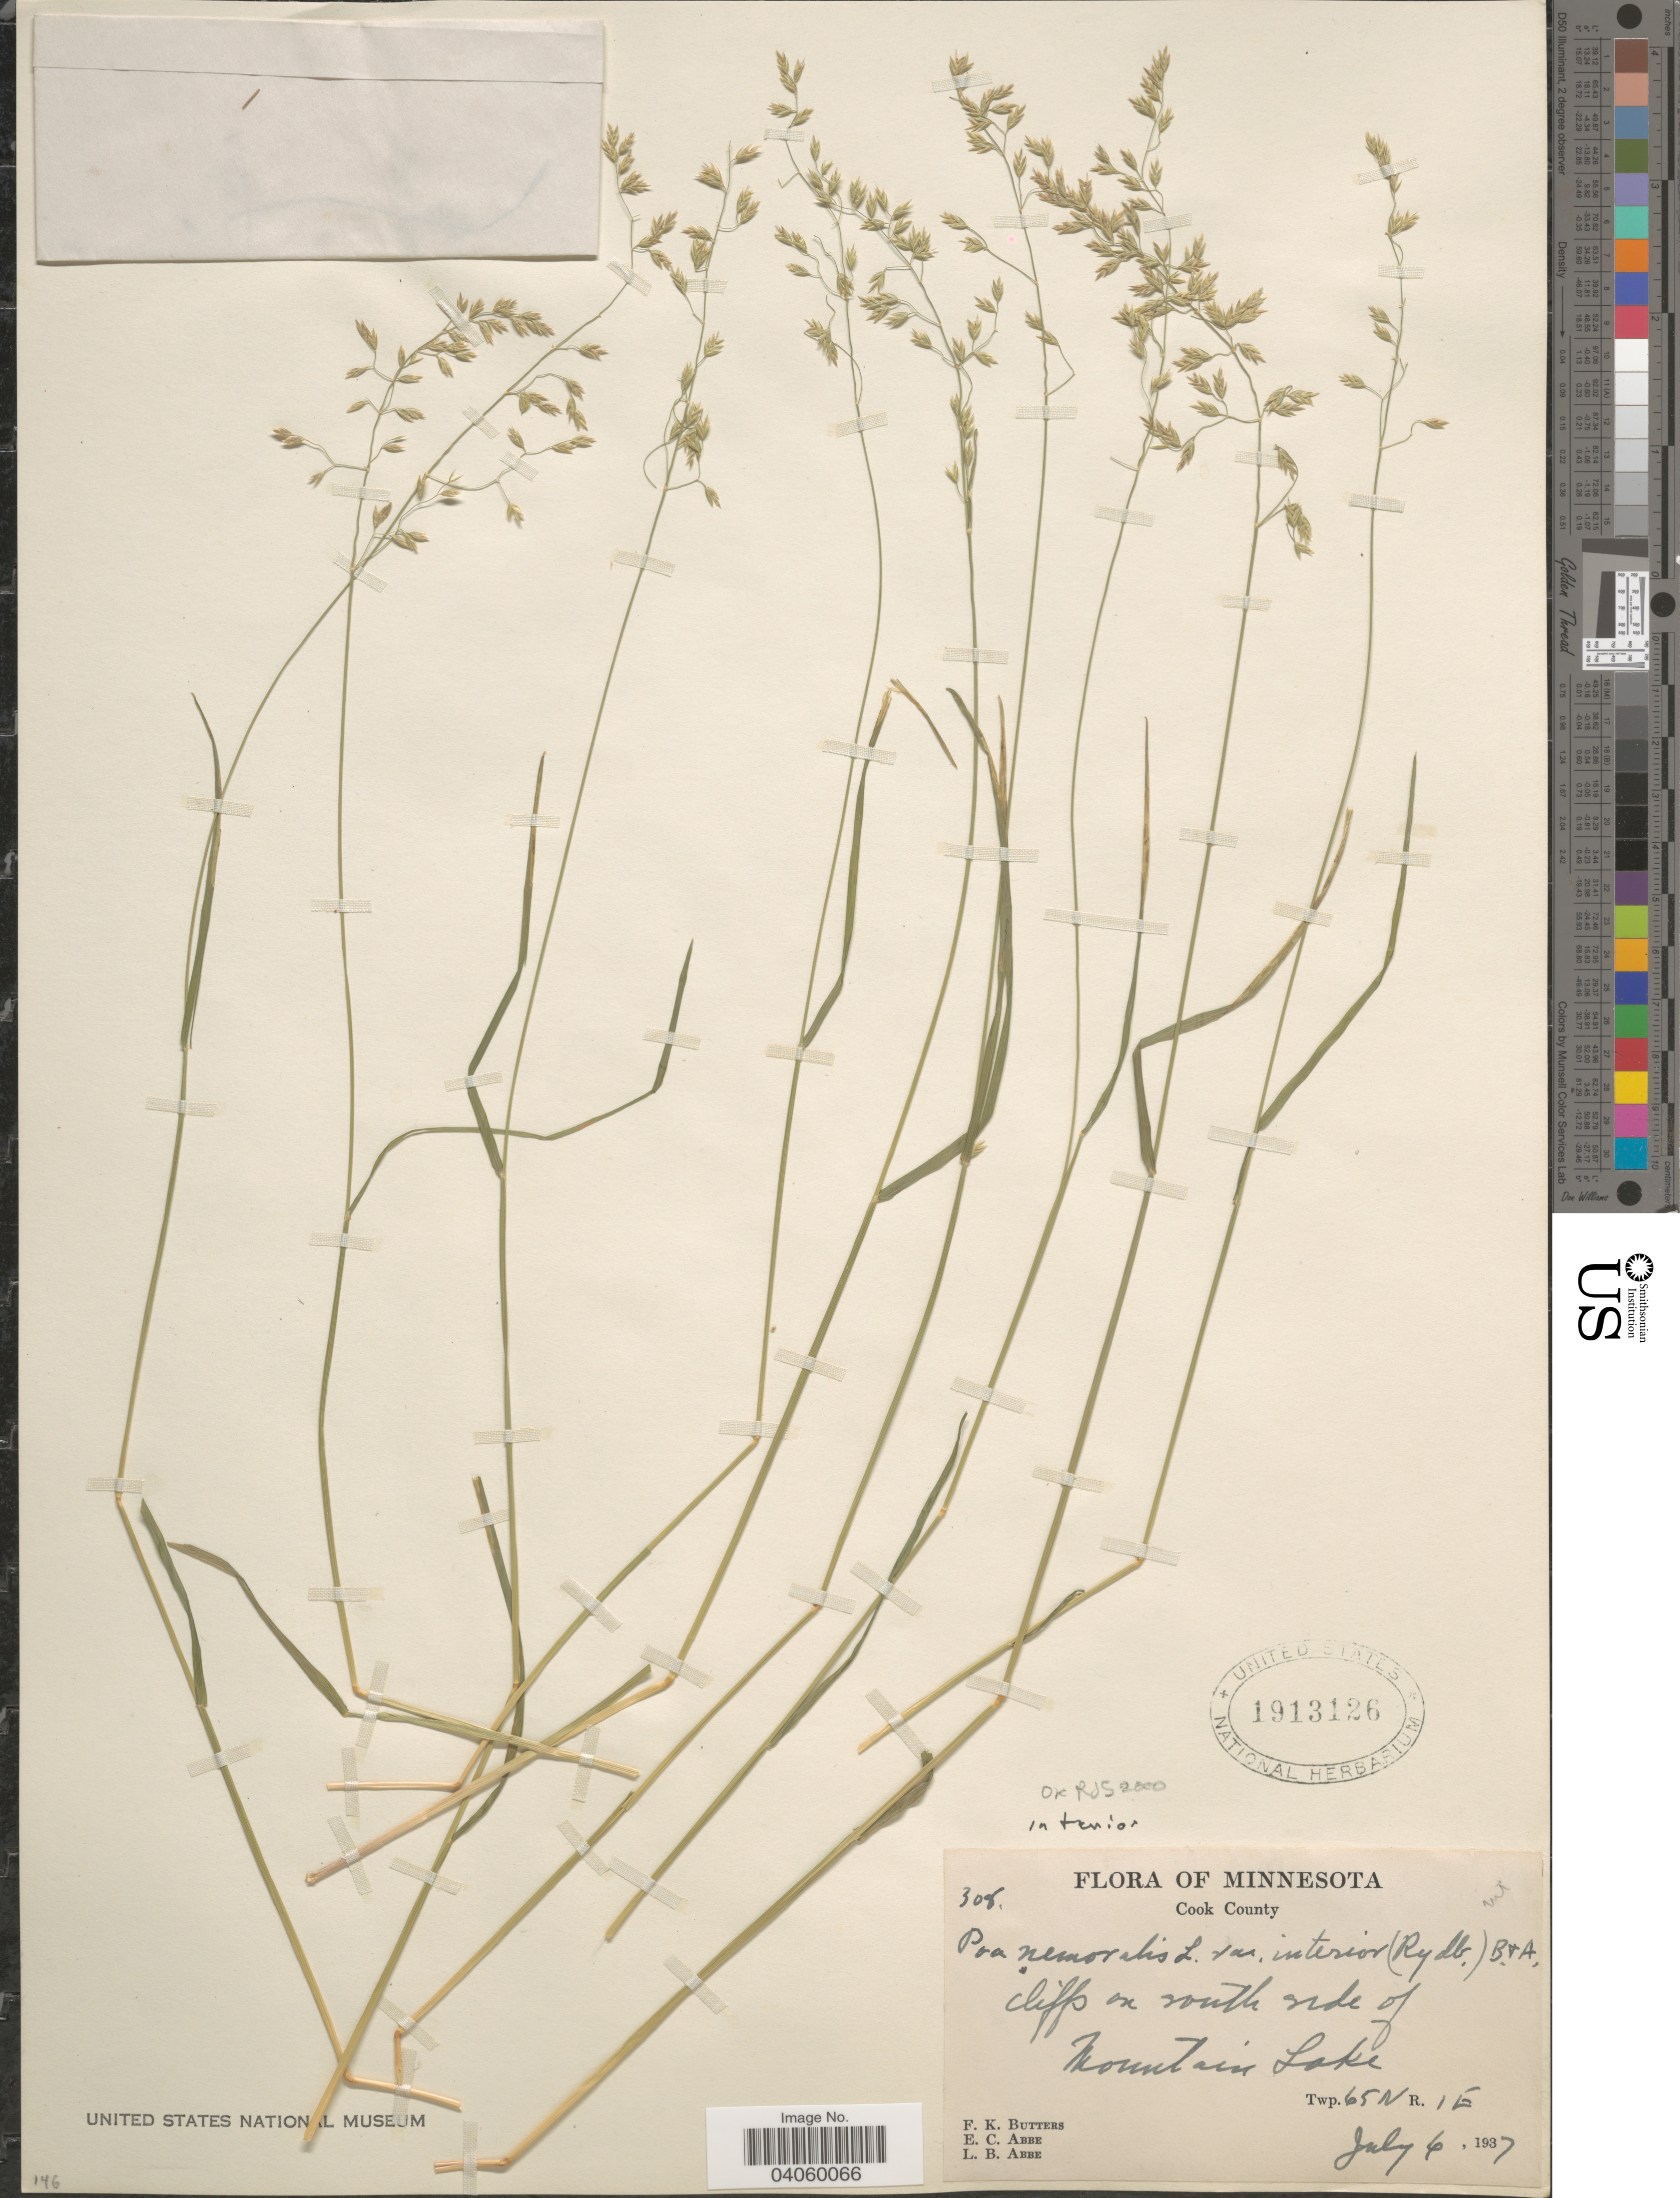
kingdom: Plantae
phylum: Tracheophyta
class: Liliopsida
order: Poales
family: Poaceae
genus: Poa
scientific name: Poa palustris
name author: L.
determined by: Soreng, Robert J., Research Associate (BOT), Smithsonian Institution - National Museum of Natural History (UNITED STATES)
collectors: F. K. Butters, E. C. Abbe & L. B. Abbe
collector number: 308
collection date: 1937-07-06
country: United States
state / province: Minnesota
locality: Cook County. Cloffs on south side of Mountain Lake.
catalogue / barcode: US 1913126